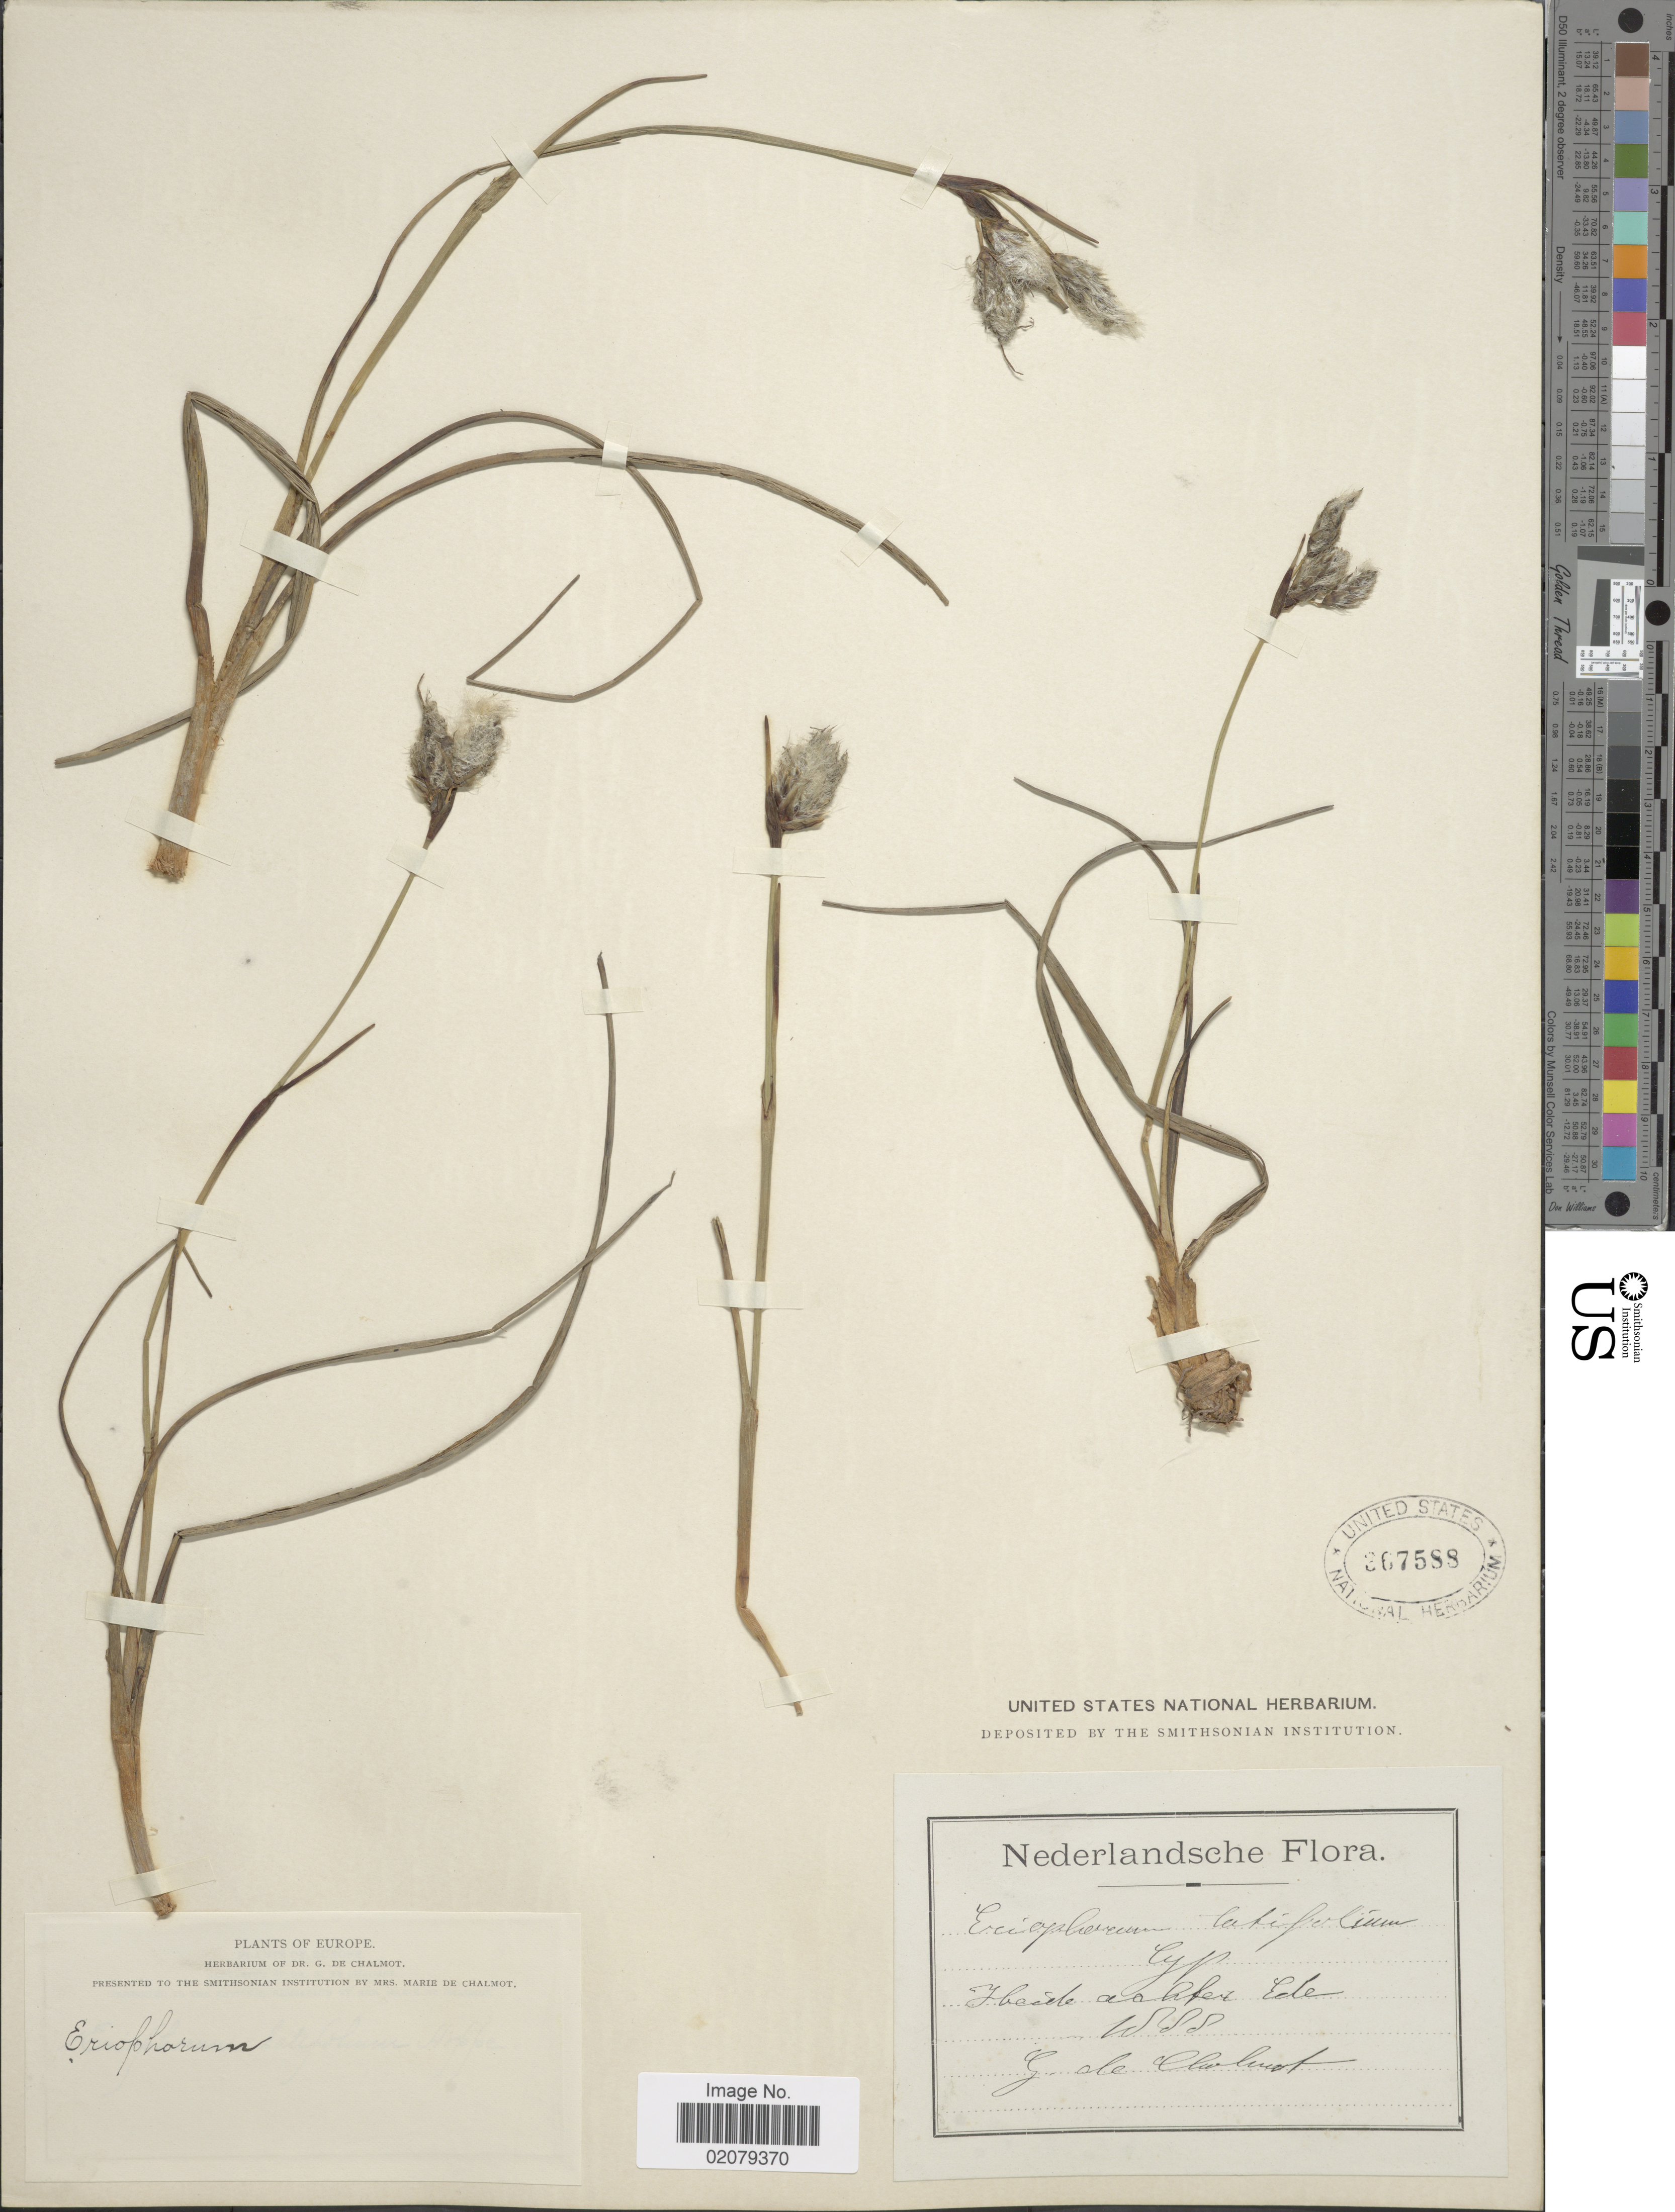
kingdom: Plantae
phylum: Tracheophyta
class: Liliopsida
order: Poales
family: Cyperaceae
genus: Eriophorum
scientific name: Eriophorum latifolium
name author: Hoppe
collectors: G. de Chalmot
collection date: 1885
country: Netherlands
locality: Heide achter Ede.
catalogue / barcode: US 367588